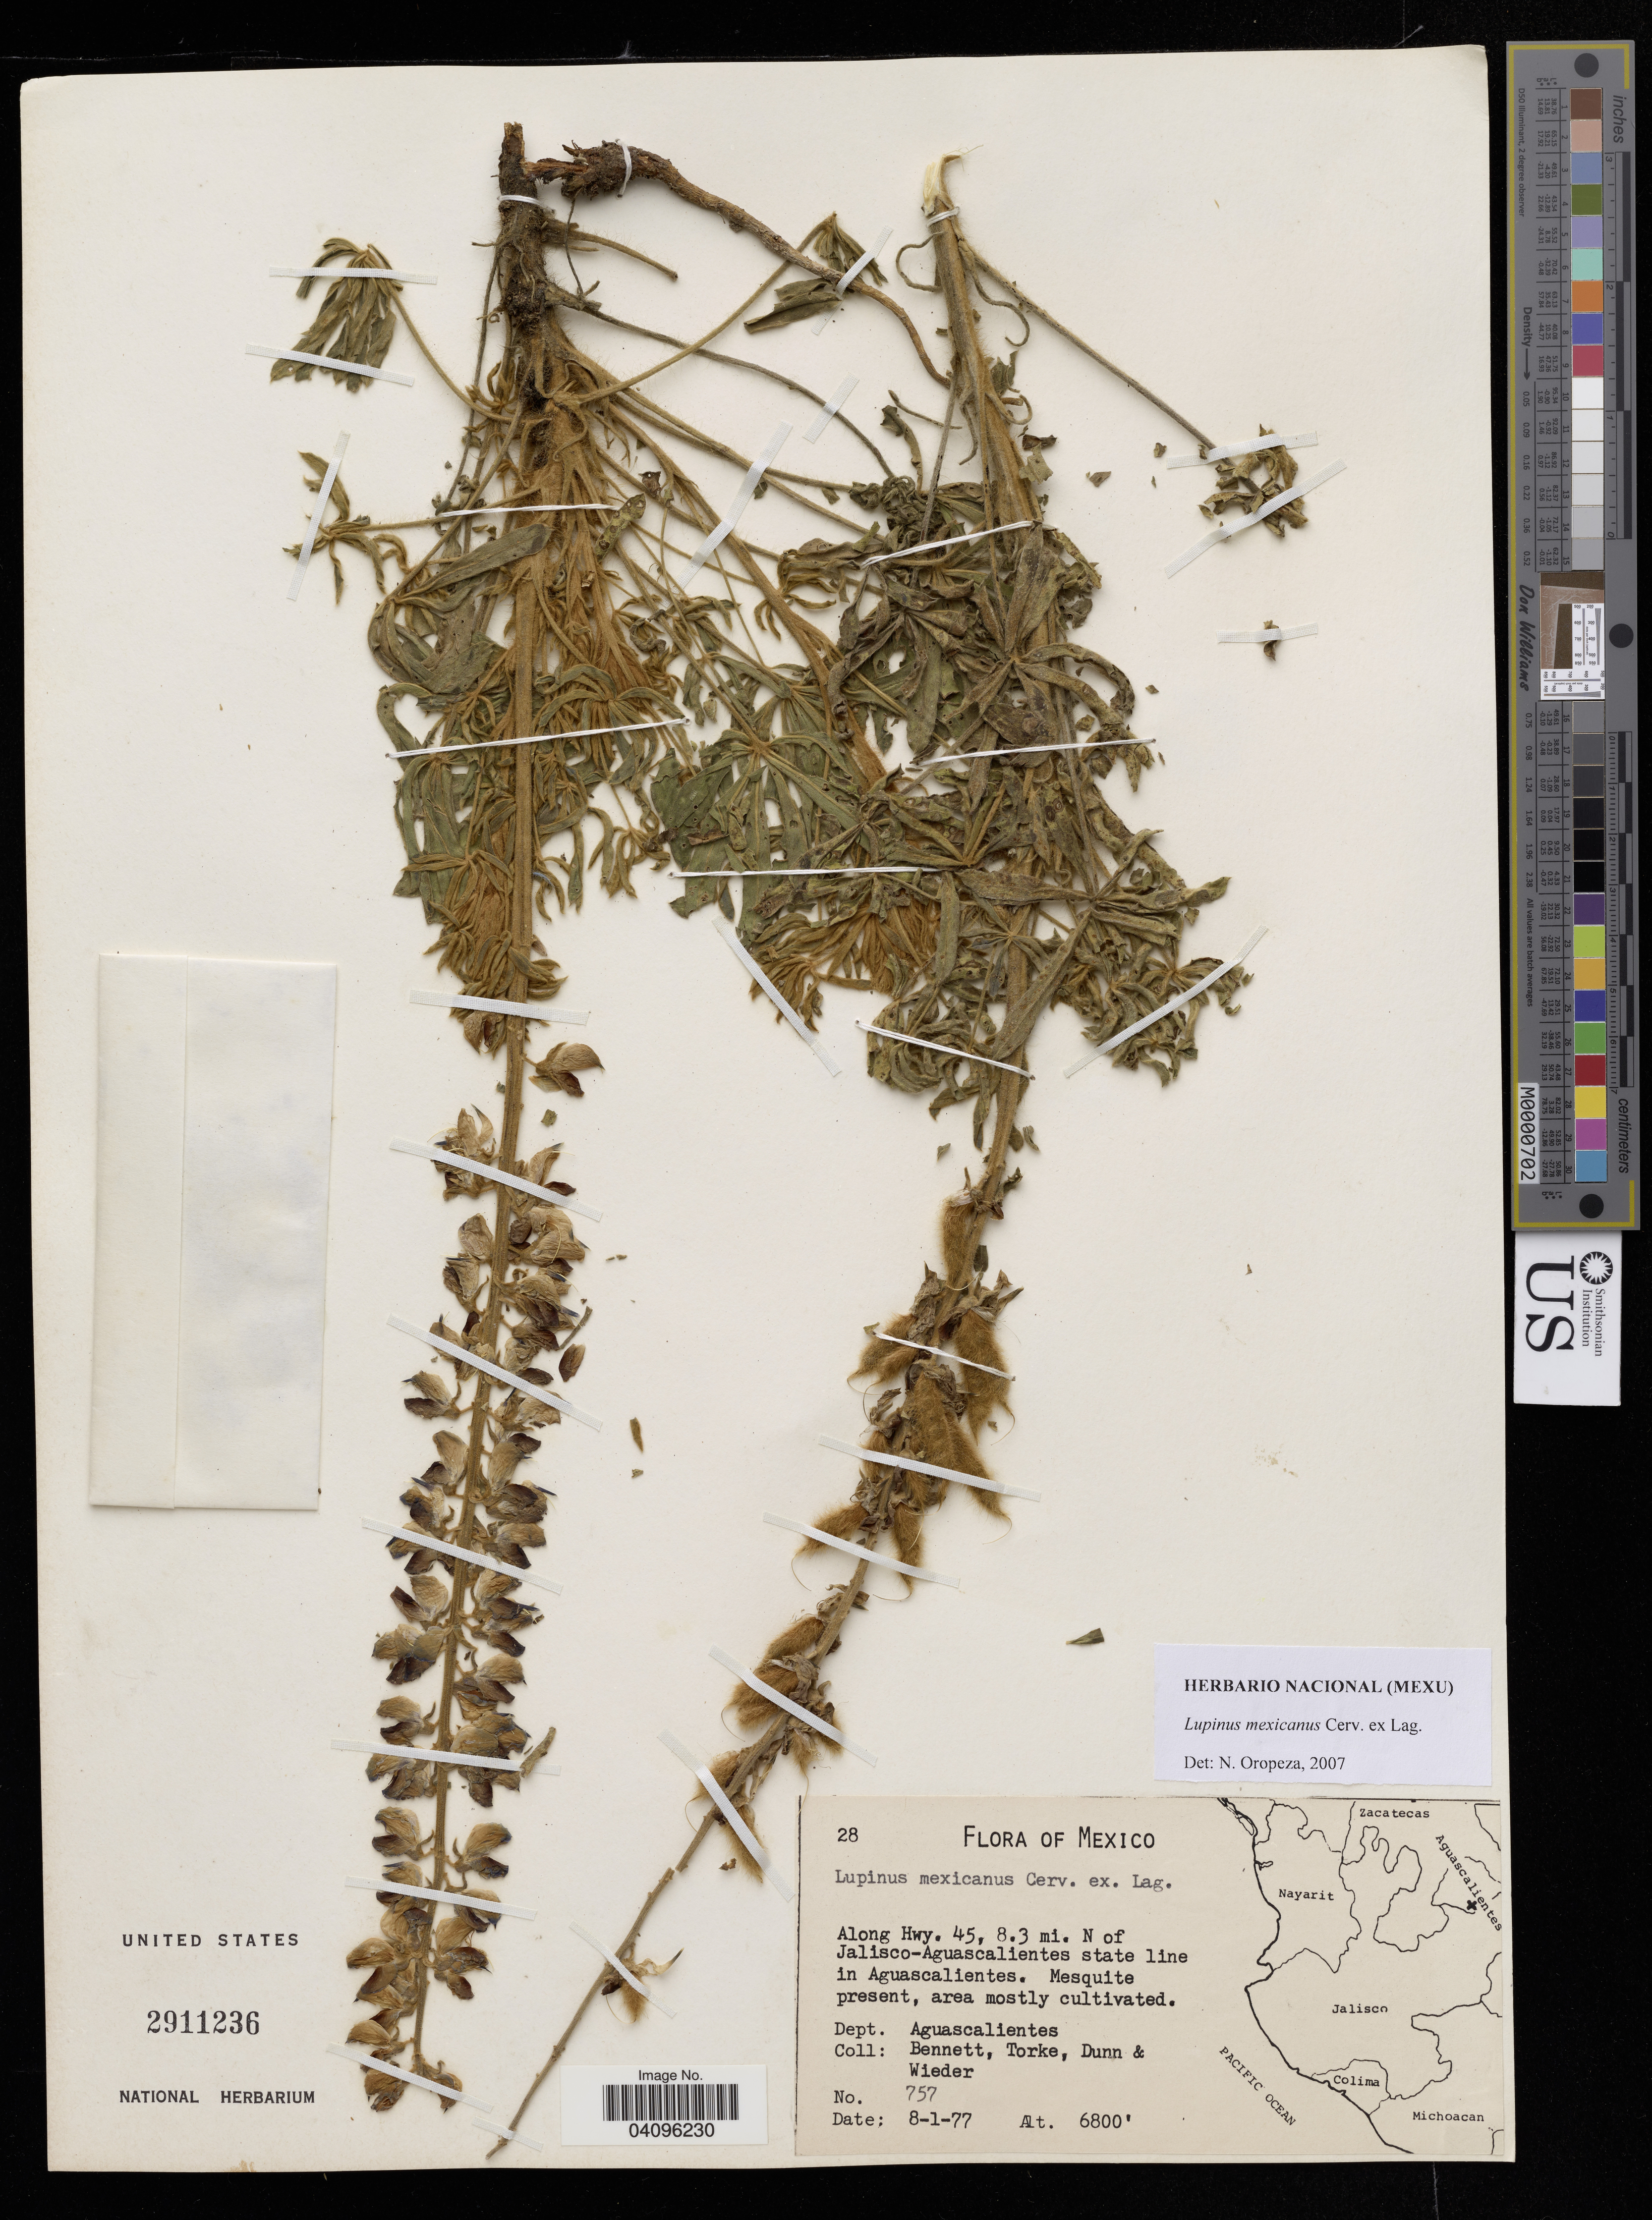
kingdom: Plantae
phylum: Tracheophyta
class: Magnoliopsida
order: Fabales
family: Fabaceae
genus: Lupinus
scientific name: Lupinus mexicanus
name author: Cerv. ex Lag.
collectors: -- Bennett, Torke, --, -- Dunn & -. Wieder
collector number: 757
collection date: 1977-01-08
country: Mexico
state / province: Aguascalientes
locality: Along Hwy. 45, 8.3 mi. N of Jalisco-Aguascalientes state line in Aguascalientes.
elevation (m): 2073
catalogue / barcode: US 2911236